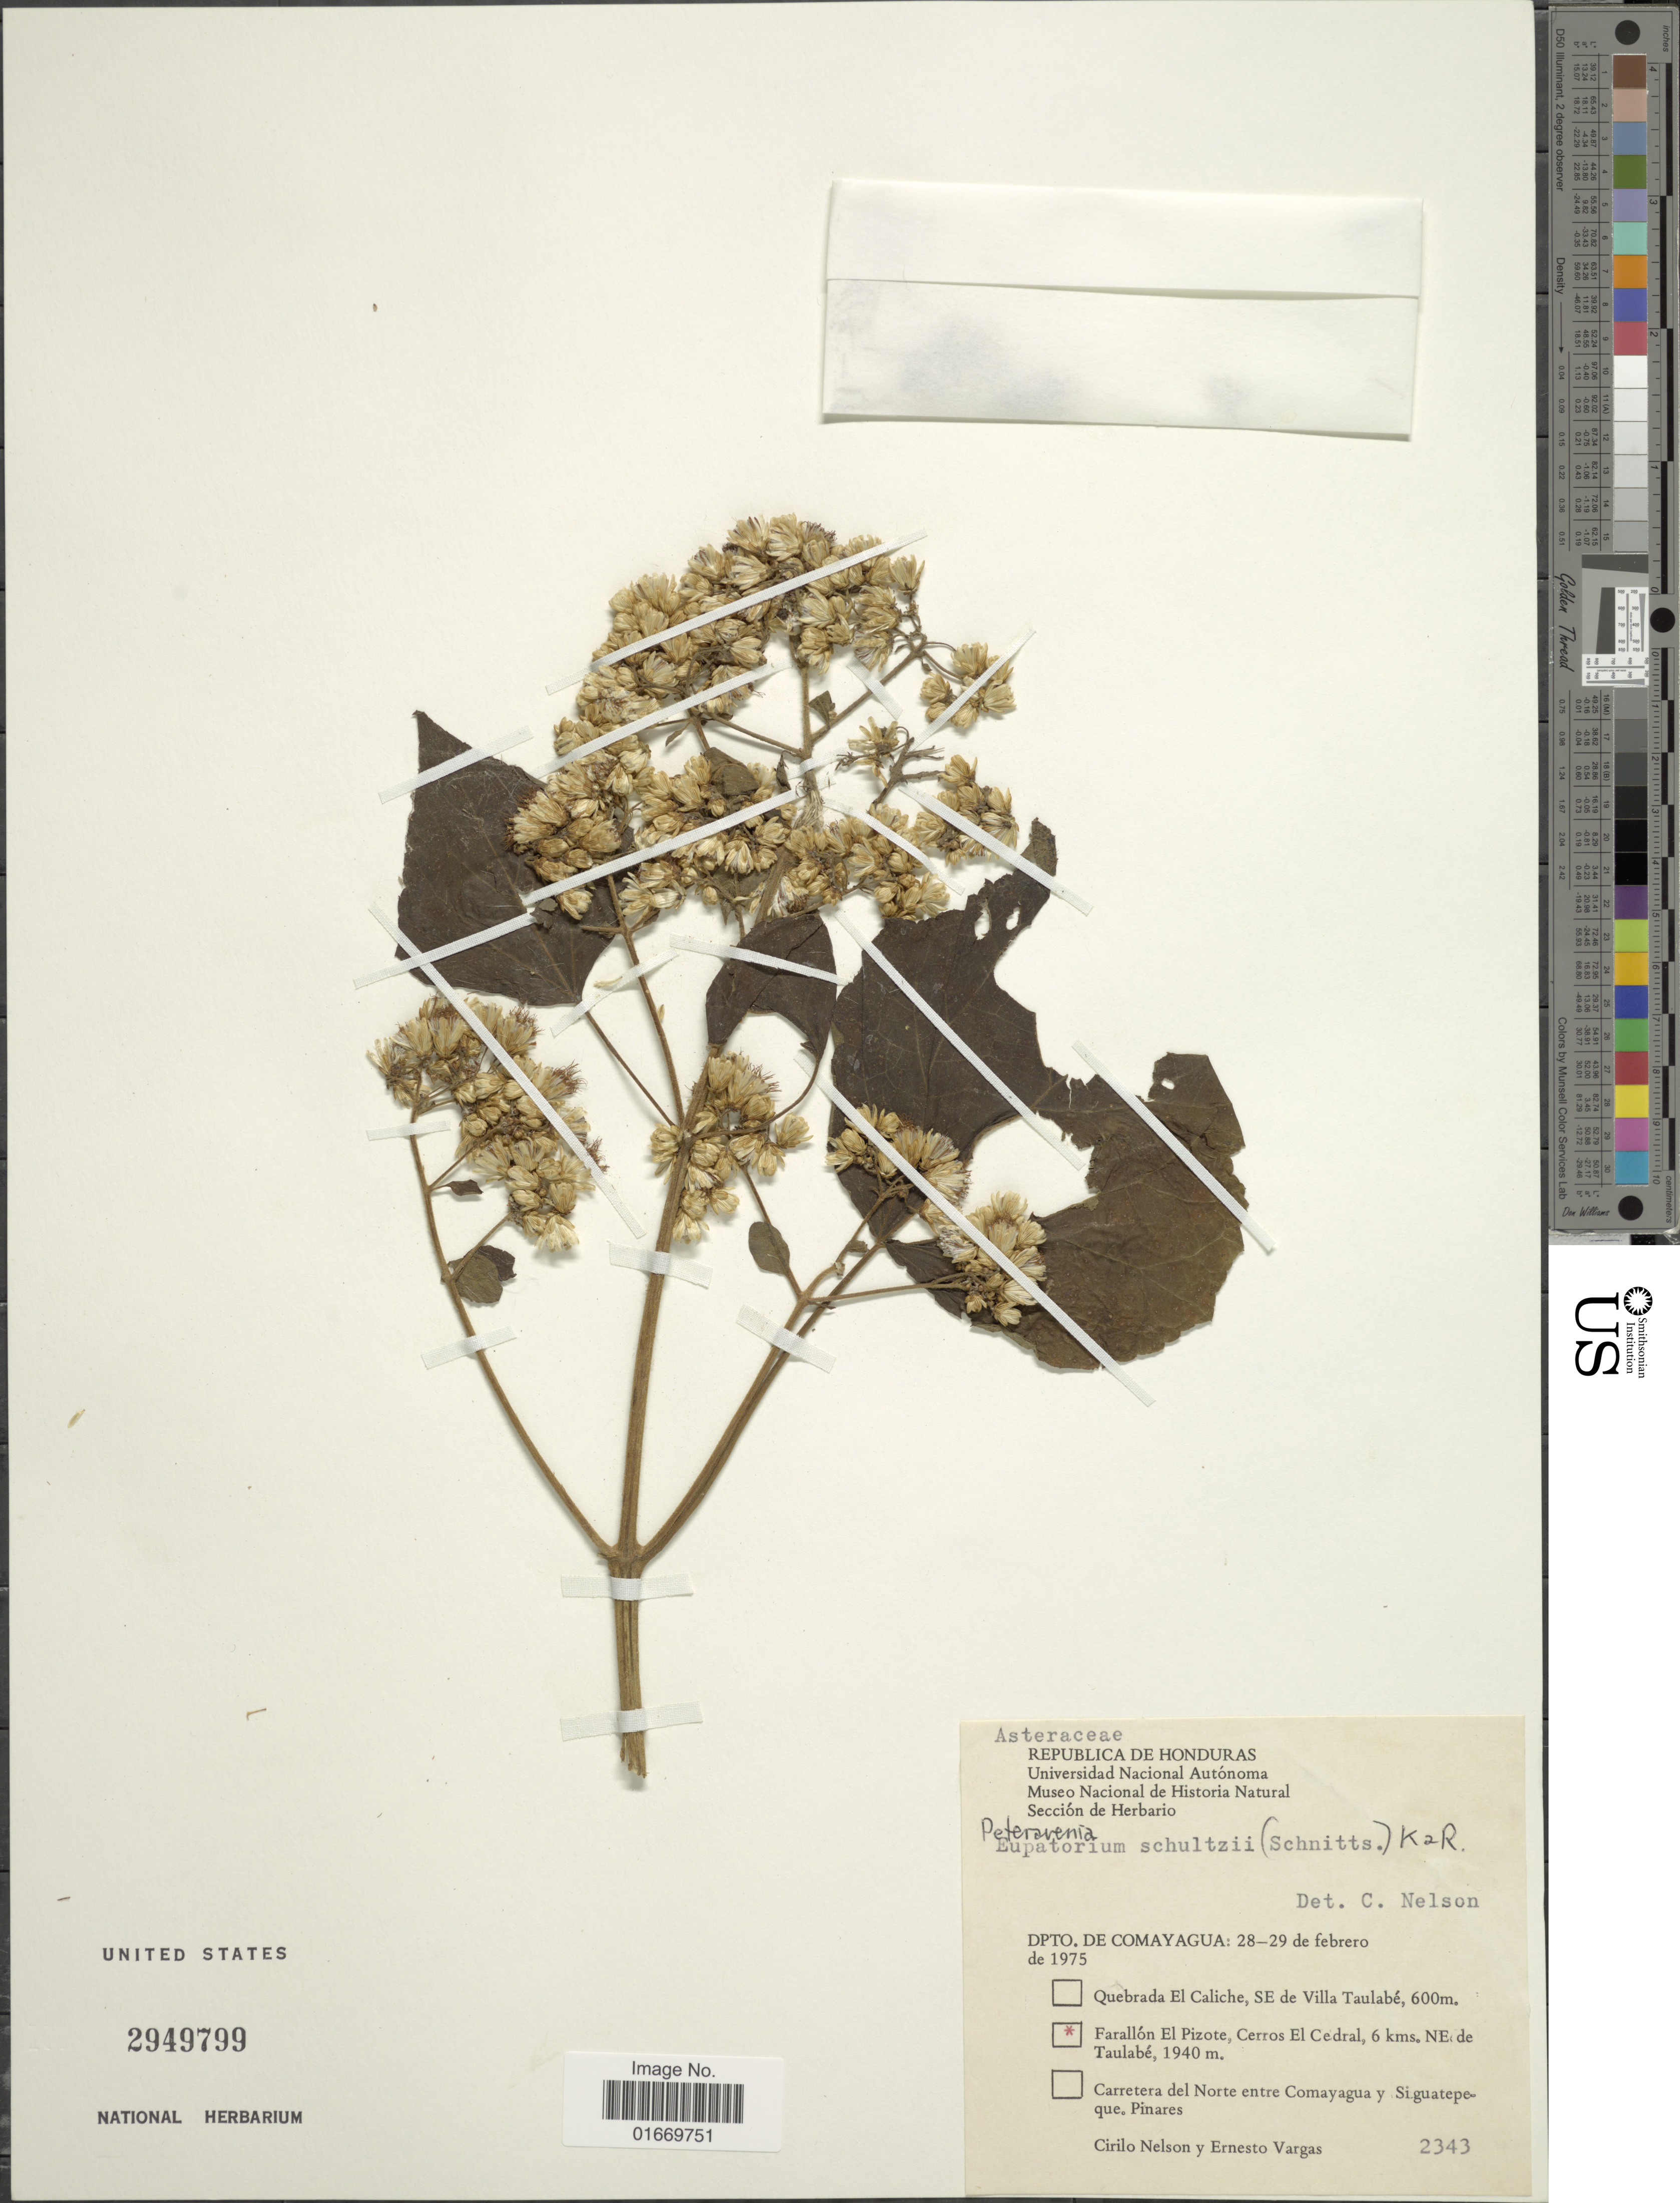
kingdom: Plantae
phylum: Tracheophyta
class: Magnoliopsida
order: Asterales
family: Asteraceae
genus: Peteravenia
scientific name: Peteravenia schultzii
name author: (Schnittsp.) R.M. King & H. Rob.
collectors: C. H. Nelson & E. Vargas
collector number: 2343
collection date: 1975-02-28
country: Honduras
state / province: Comayagua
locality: Dpto. De Comayagua. Farallon El Pizote, Cerros El Cedral, 6 kms. NE de Taulabe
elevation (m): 1940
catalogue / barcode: US 2949799